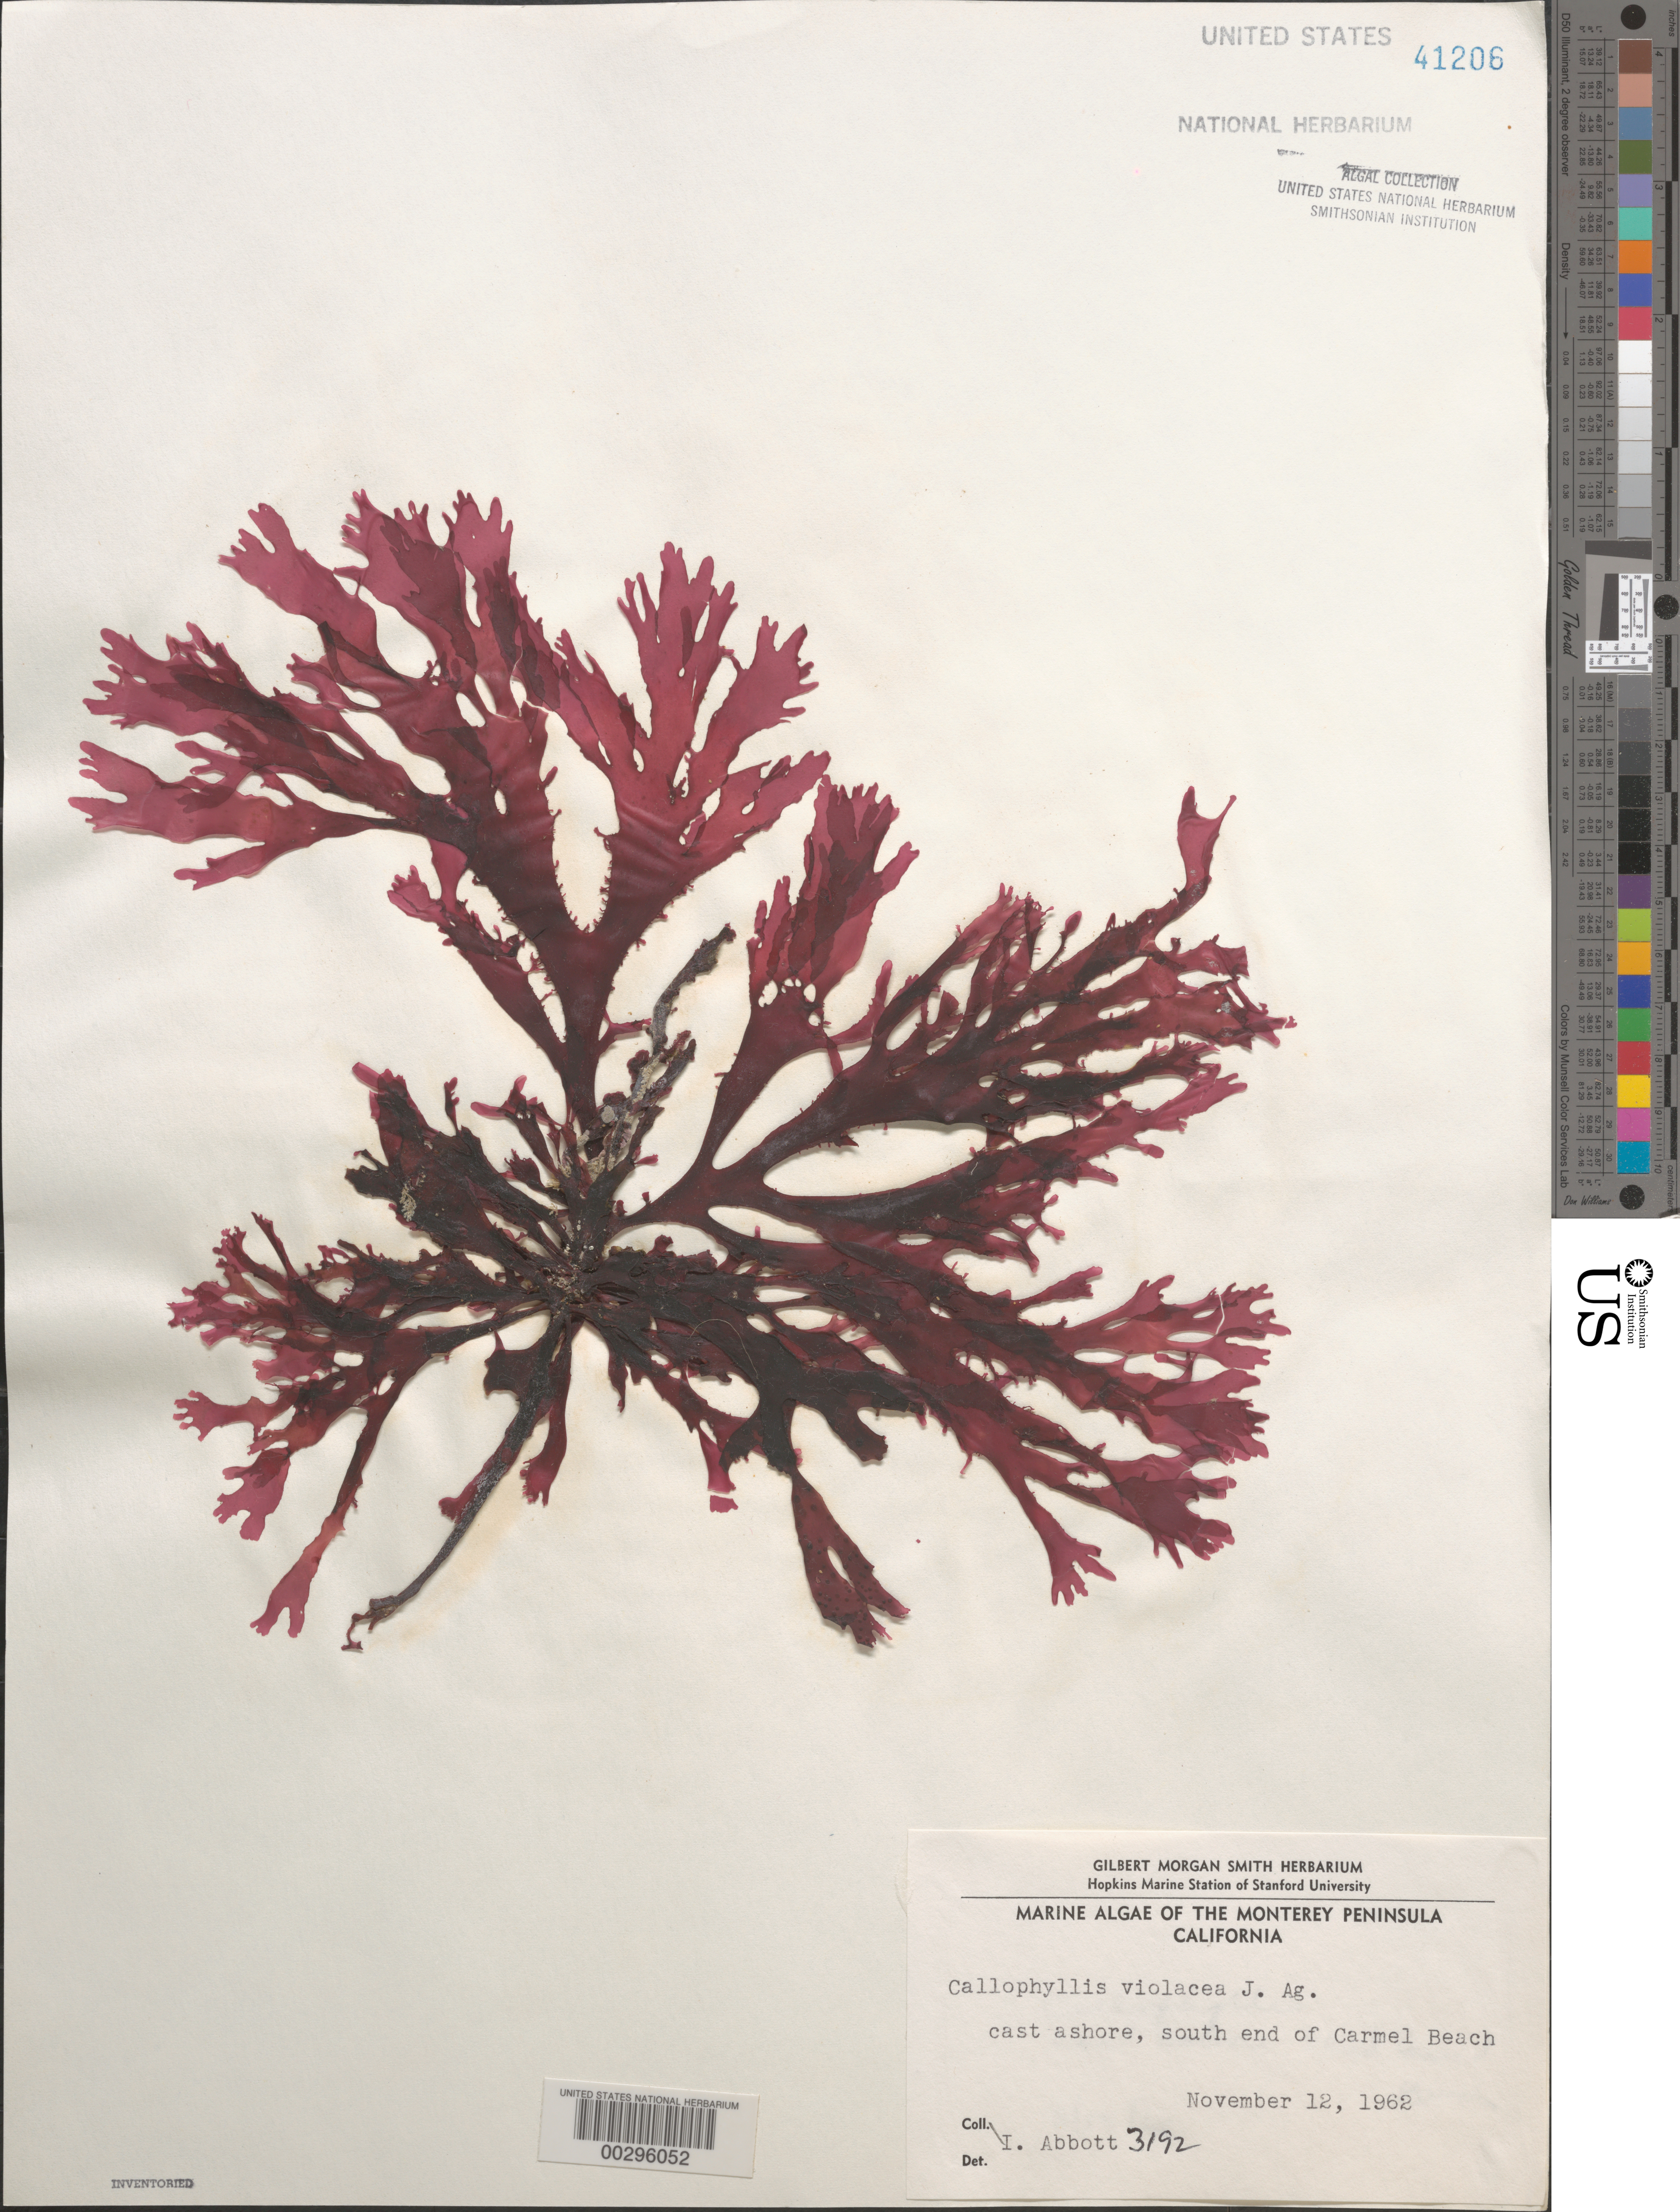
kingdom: Plantae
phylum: Rhodophyta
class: Florideophyceae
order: Gigartinales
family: Kallymeniaceae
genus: Callophyllis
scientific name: Callophyllis violacea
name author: J. Agardh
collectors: I. A. Abbott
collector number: IAA 3192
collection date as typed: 12 Nov 1962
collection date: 1962-11-12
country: United States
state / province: California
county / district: Monterey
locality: Carmel Beach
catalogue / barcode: US 41206